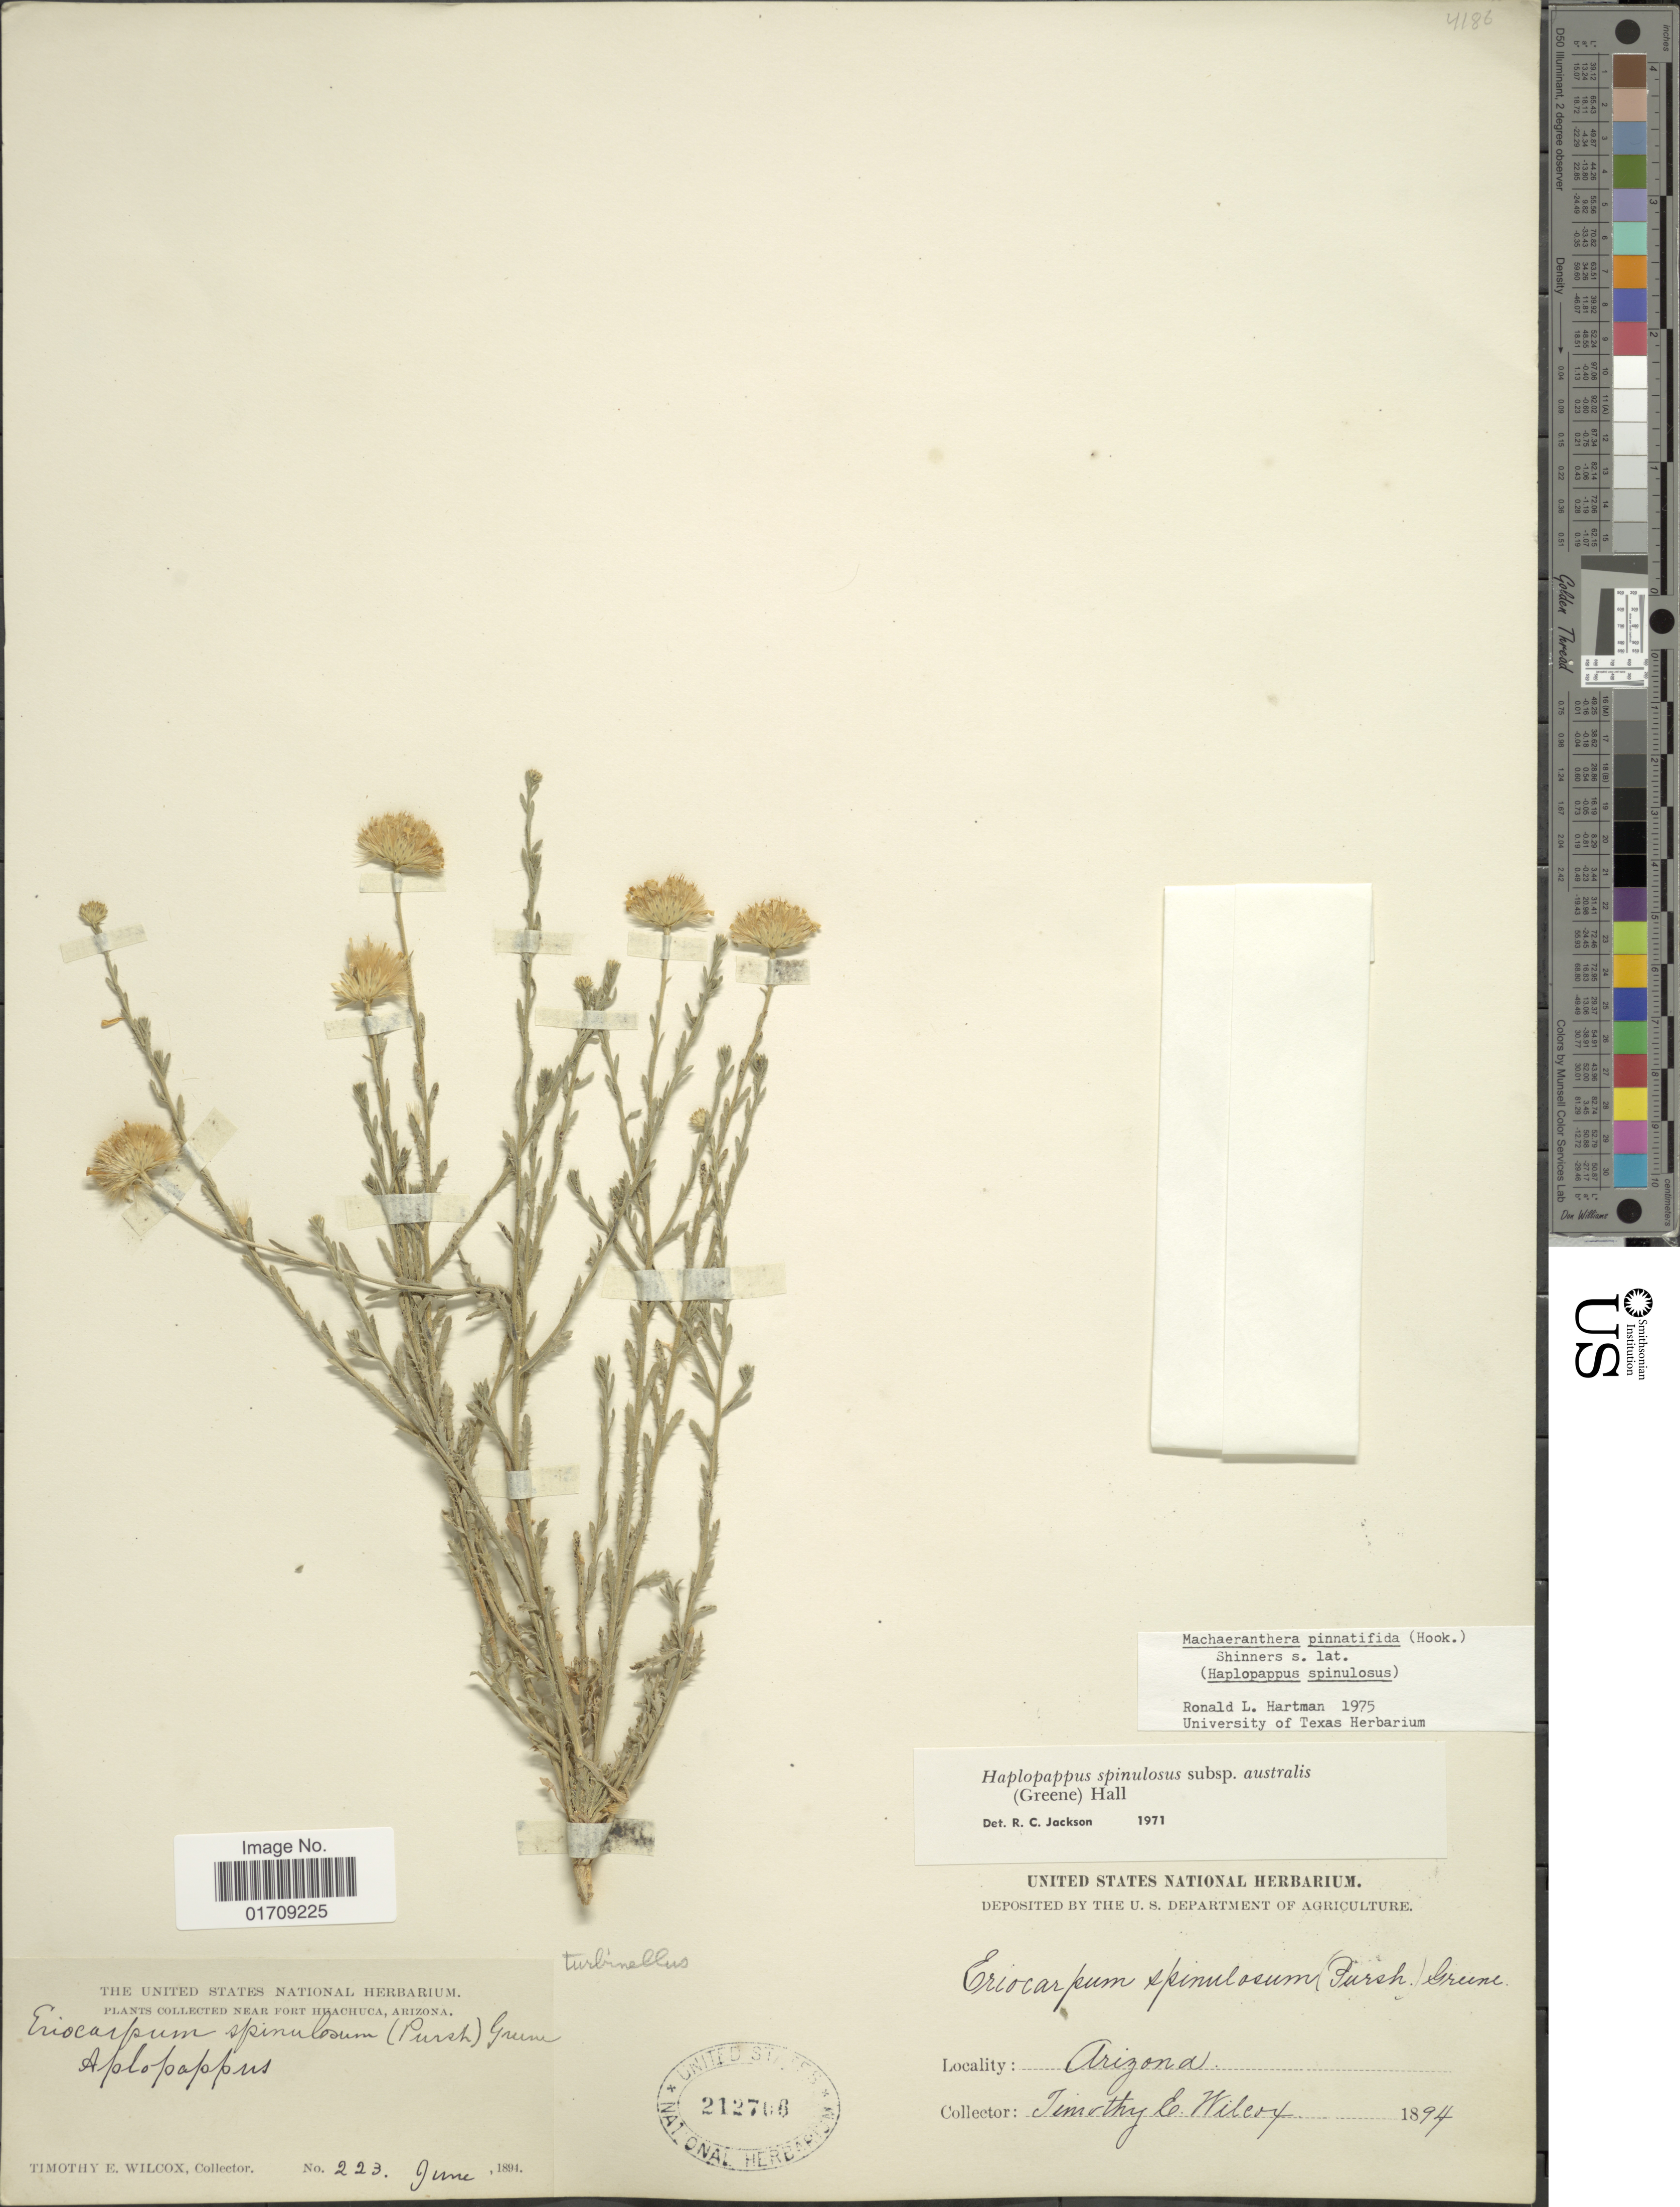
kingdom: Plantae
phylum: Tracheophyta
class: Magnoliopsida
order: Asterales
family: Asteraceae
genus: Machaeranthera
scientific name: Machaeranthera pinnatifida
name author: (Hook.) Shinners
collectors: T. E. Wilcox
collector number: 223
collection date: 1894-06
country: United States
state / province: Arizona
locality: Near Fort Huachuca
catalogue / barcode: US 212706